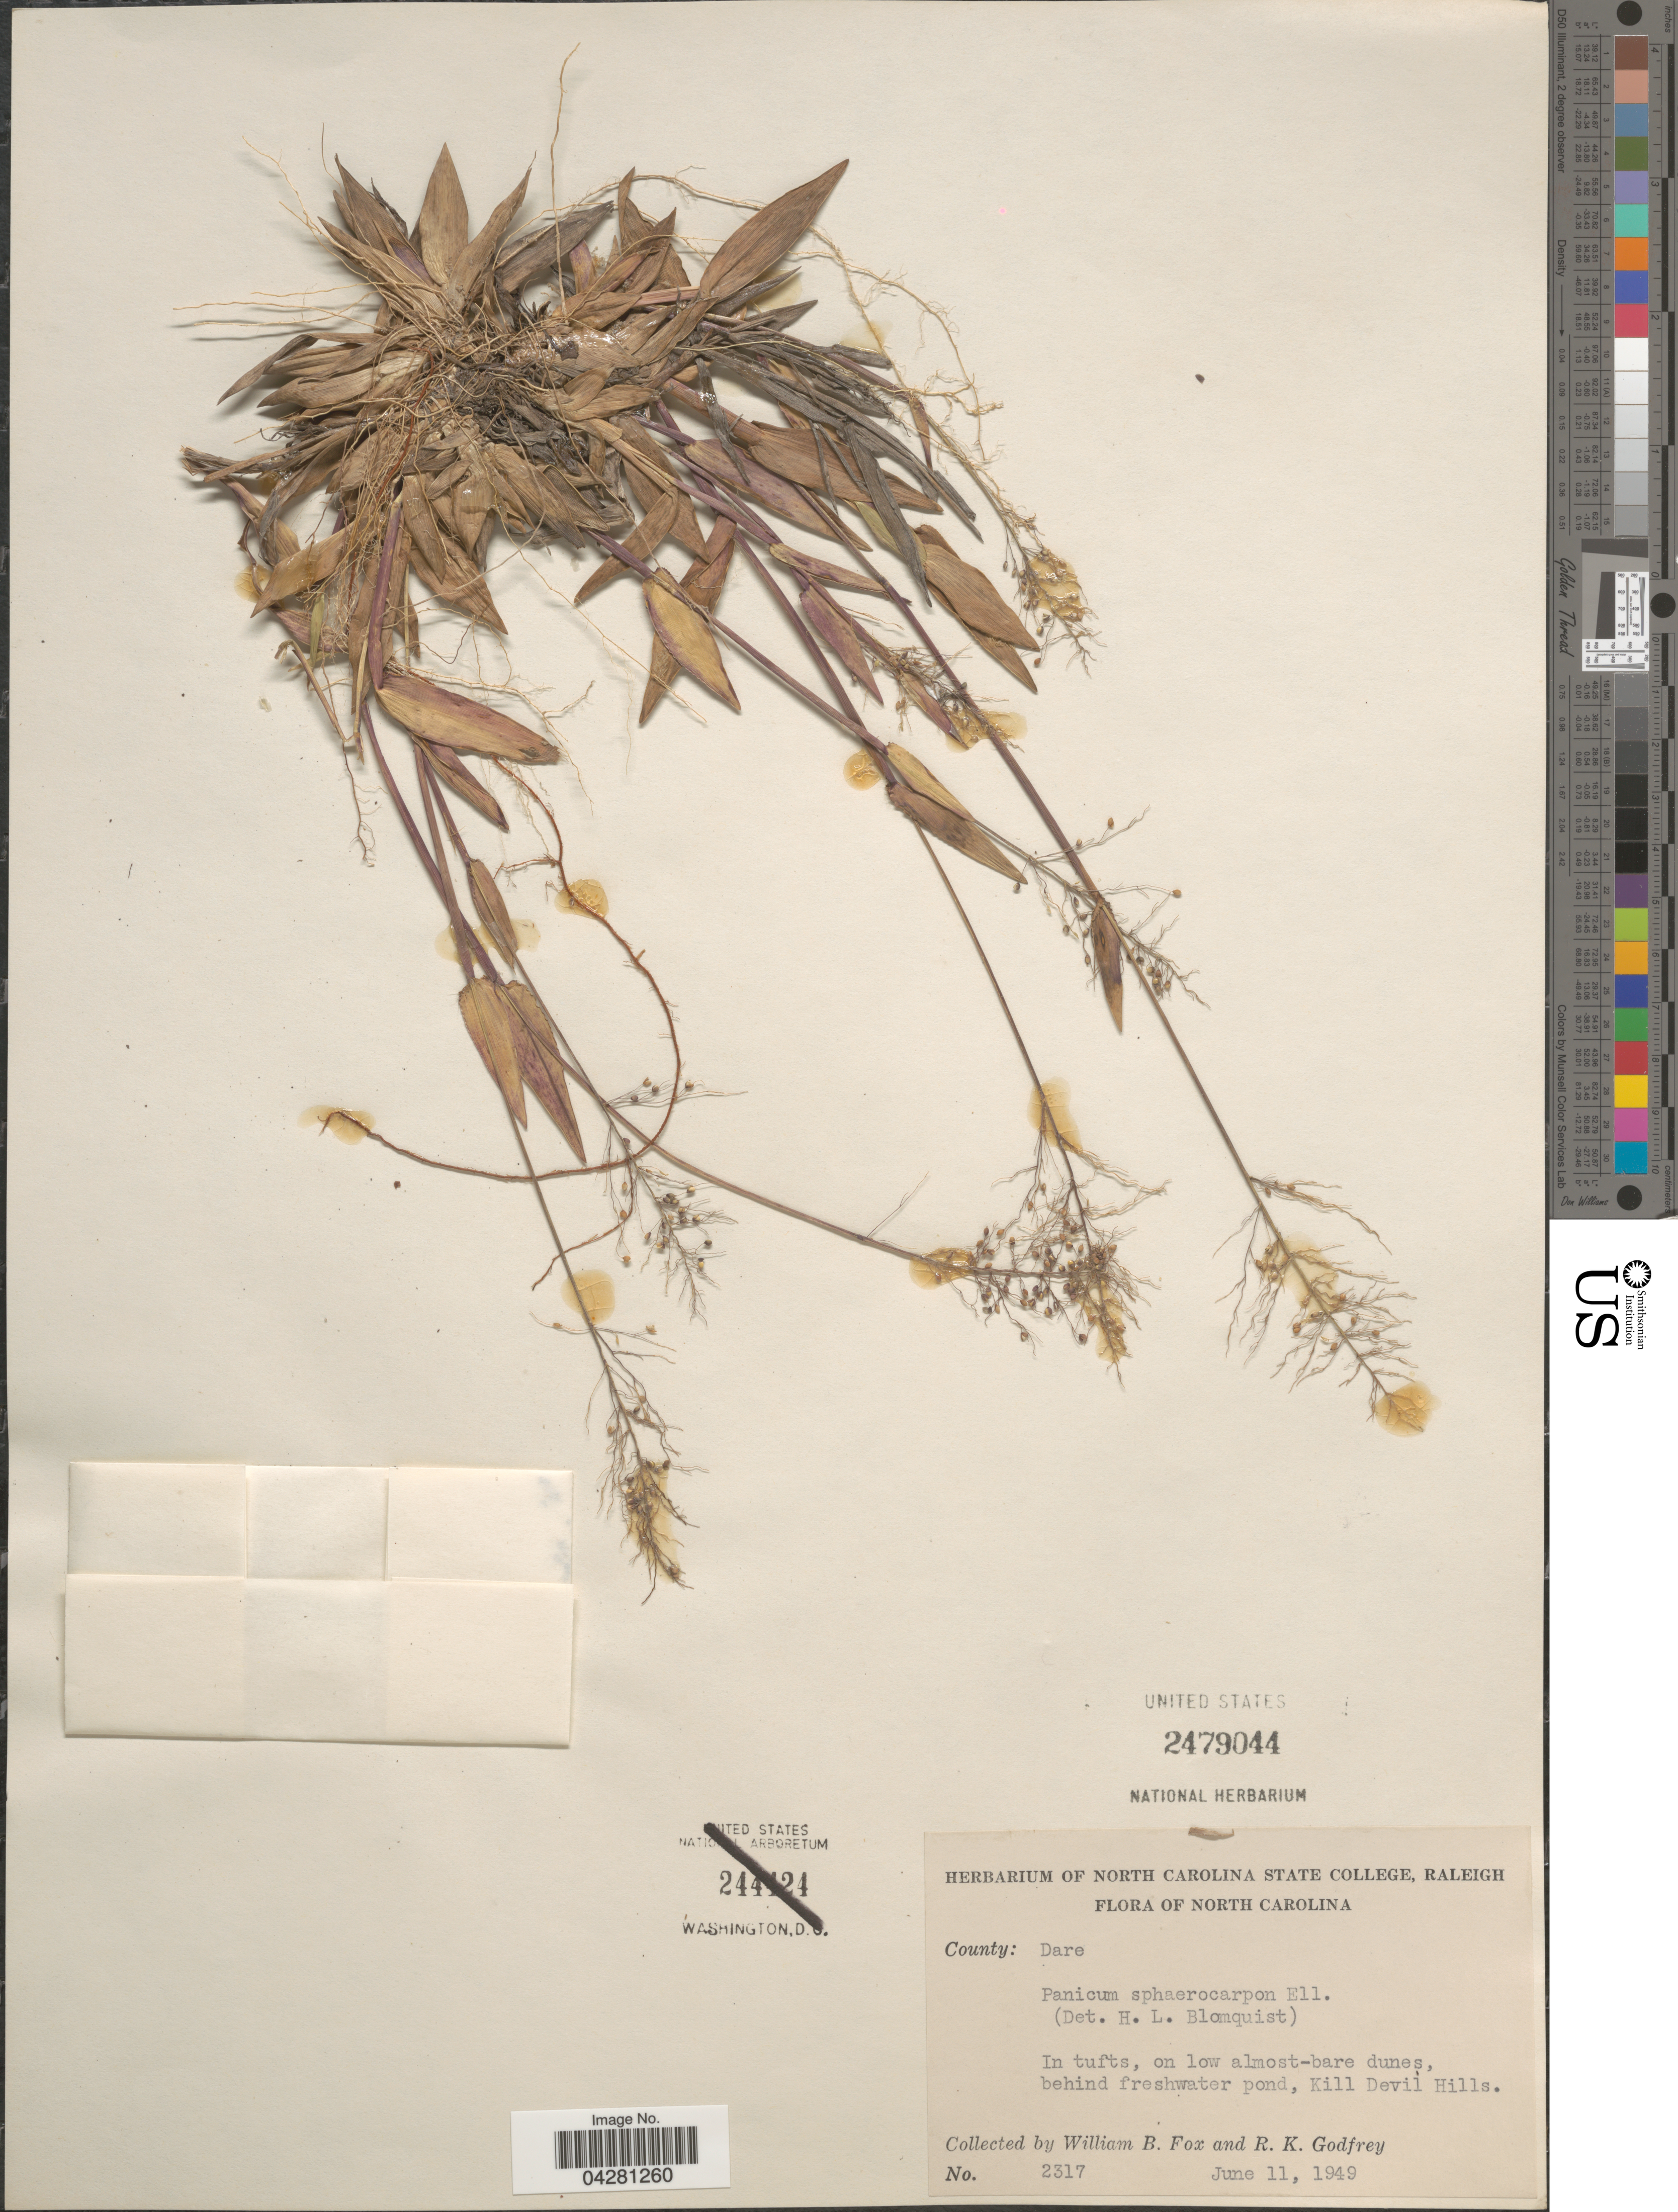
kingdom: Plantae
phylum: Tracheophyta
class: Liliopsida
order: Poales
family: Poaceae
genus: Dichanthelium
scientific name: Dichanthelium dichotomum var. dichotomum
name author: (L.) Gould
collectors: W. B. Fox & R. K. Godfrey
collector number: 2317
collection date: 1949-06-11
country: United States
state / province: North Carolina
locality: County: Dare. In tufts, on low almost-bare dunes, behind freshwater pond, Kill Devil Hills.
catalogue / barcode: US 2479044